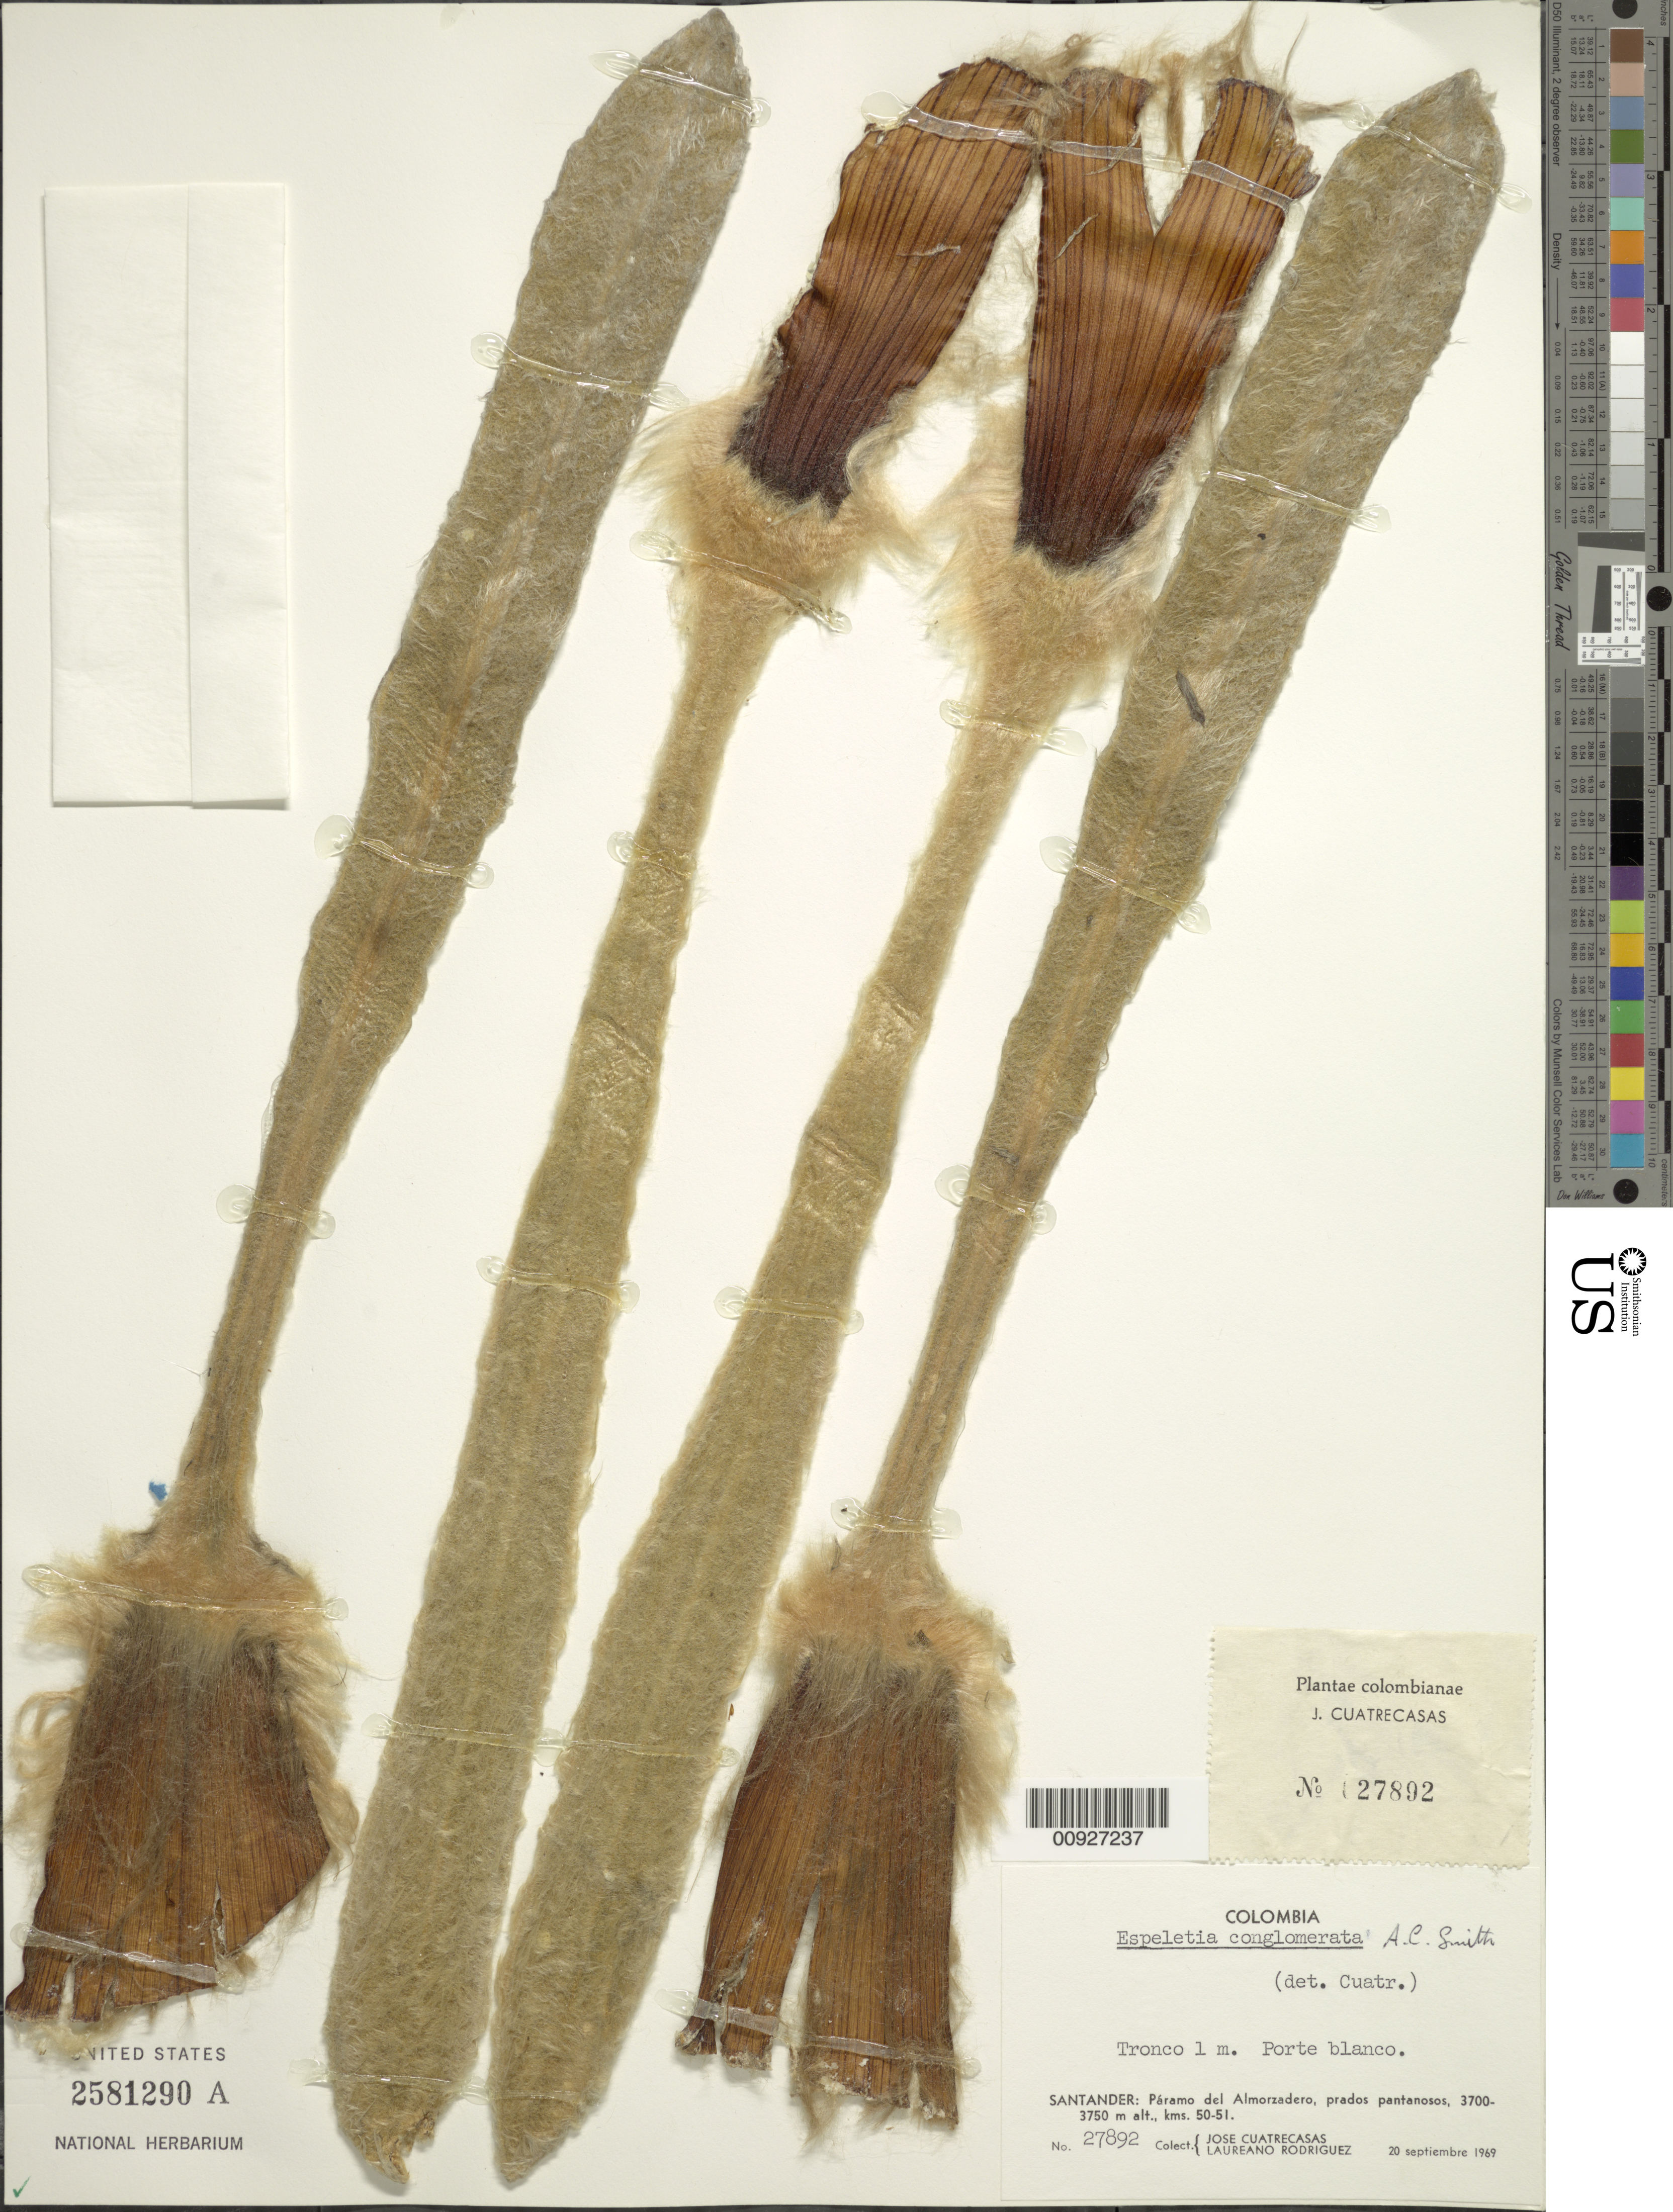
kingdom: Plantae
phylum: Tracheophyta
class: Magnoliopsida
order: Asterales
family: Asteraceae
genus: Espeletia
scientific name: Espeletia conglomerata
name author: A.C. Sm.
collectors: J. Cuatrecasas & L. Rodriguez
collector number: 27892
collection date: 1969-09-20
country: Colombia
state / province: Santander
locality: P. del Almorzadero. Páramo de Almorzadero, km 50-53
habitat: Prados pantanosos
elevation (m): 3700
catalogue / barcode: US 2581290A